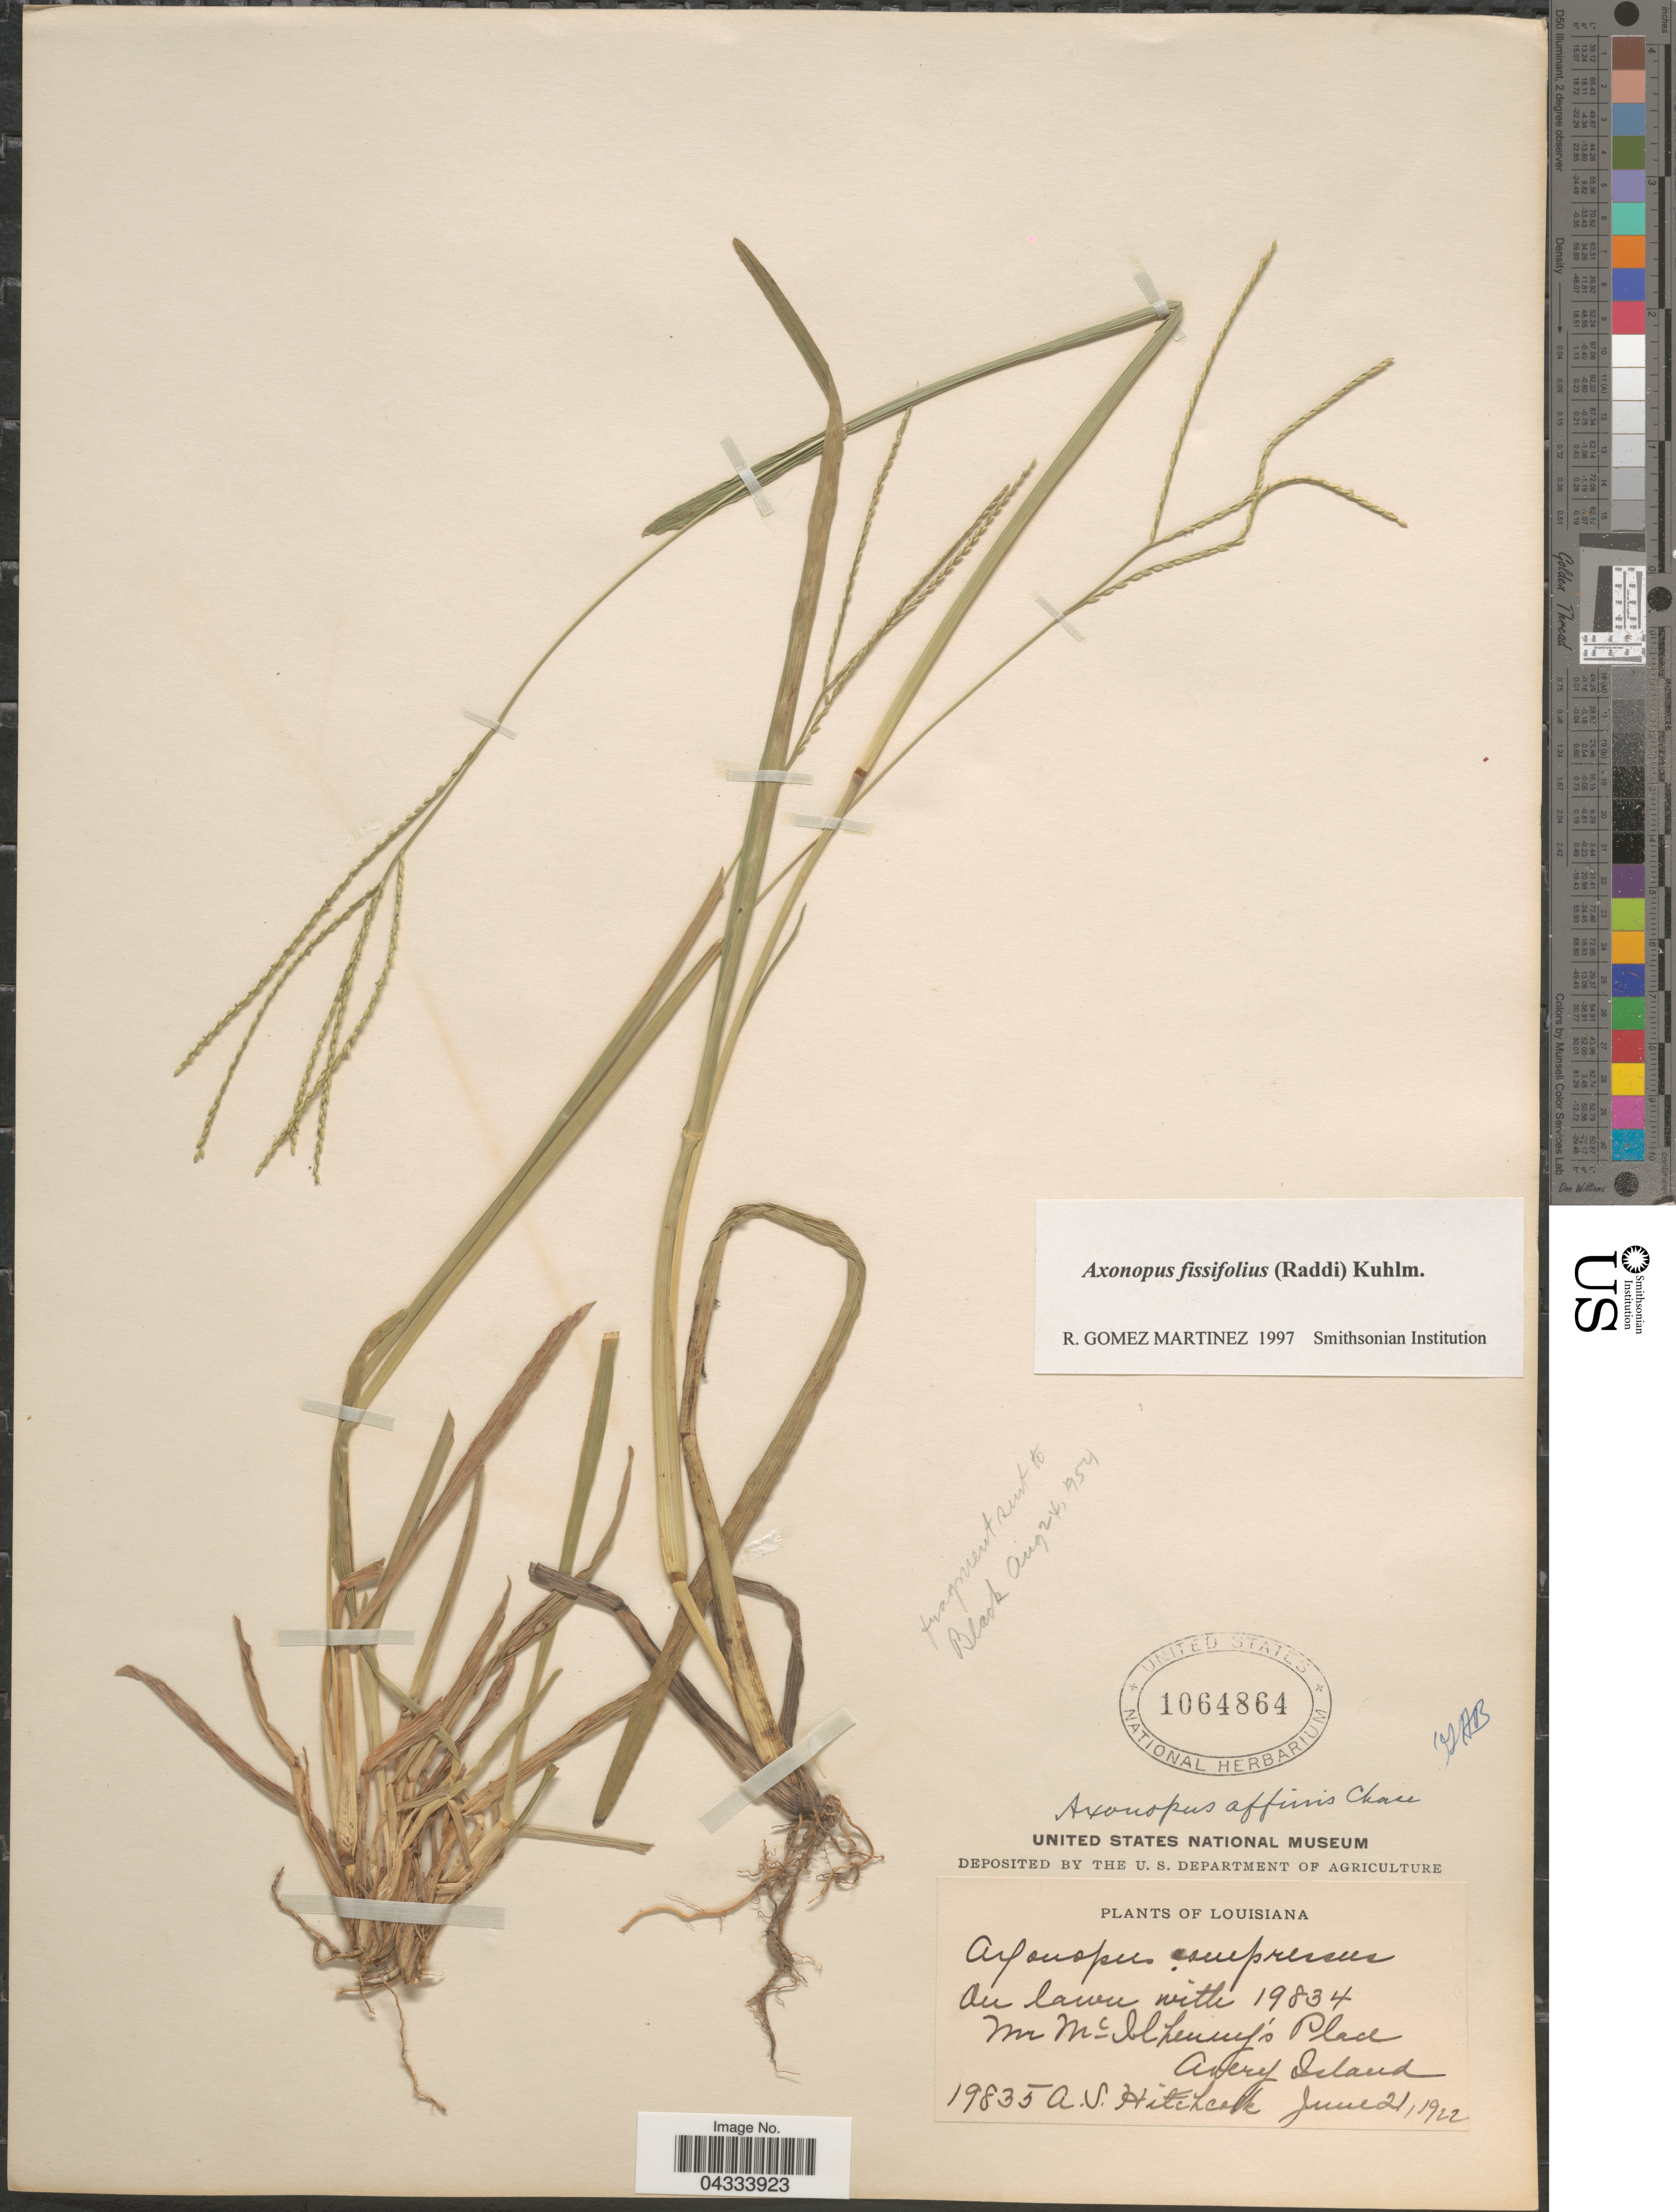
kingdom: Plantae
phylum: Tracheophyta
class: Liliopsida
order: Poales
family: Poaceae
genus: Axonopus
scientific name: Axonopus fissifolius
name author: (Raddi) Kuhlm.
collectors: A. S. Hitchcock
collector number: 19835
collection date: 1922-06-21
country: United States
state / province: Louisiana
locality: Mr McIlhenny's Place. Avery Island.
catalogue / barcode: US 1064864